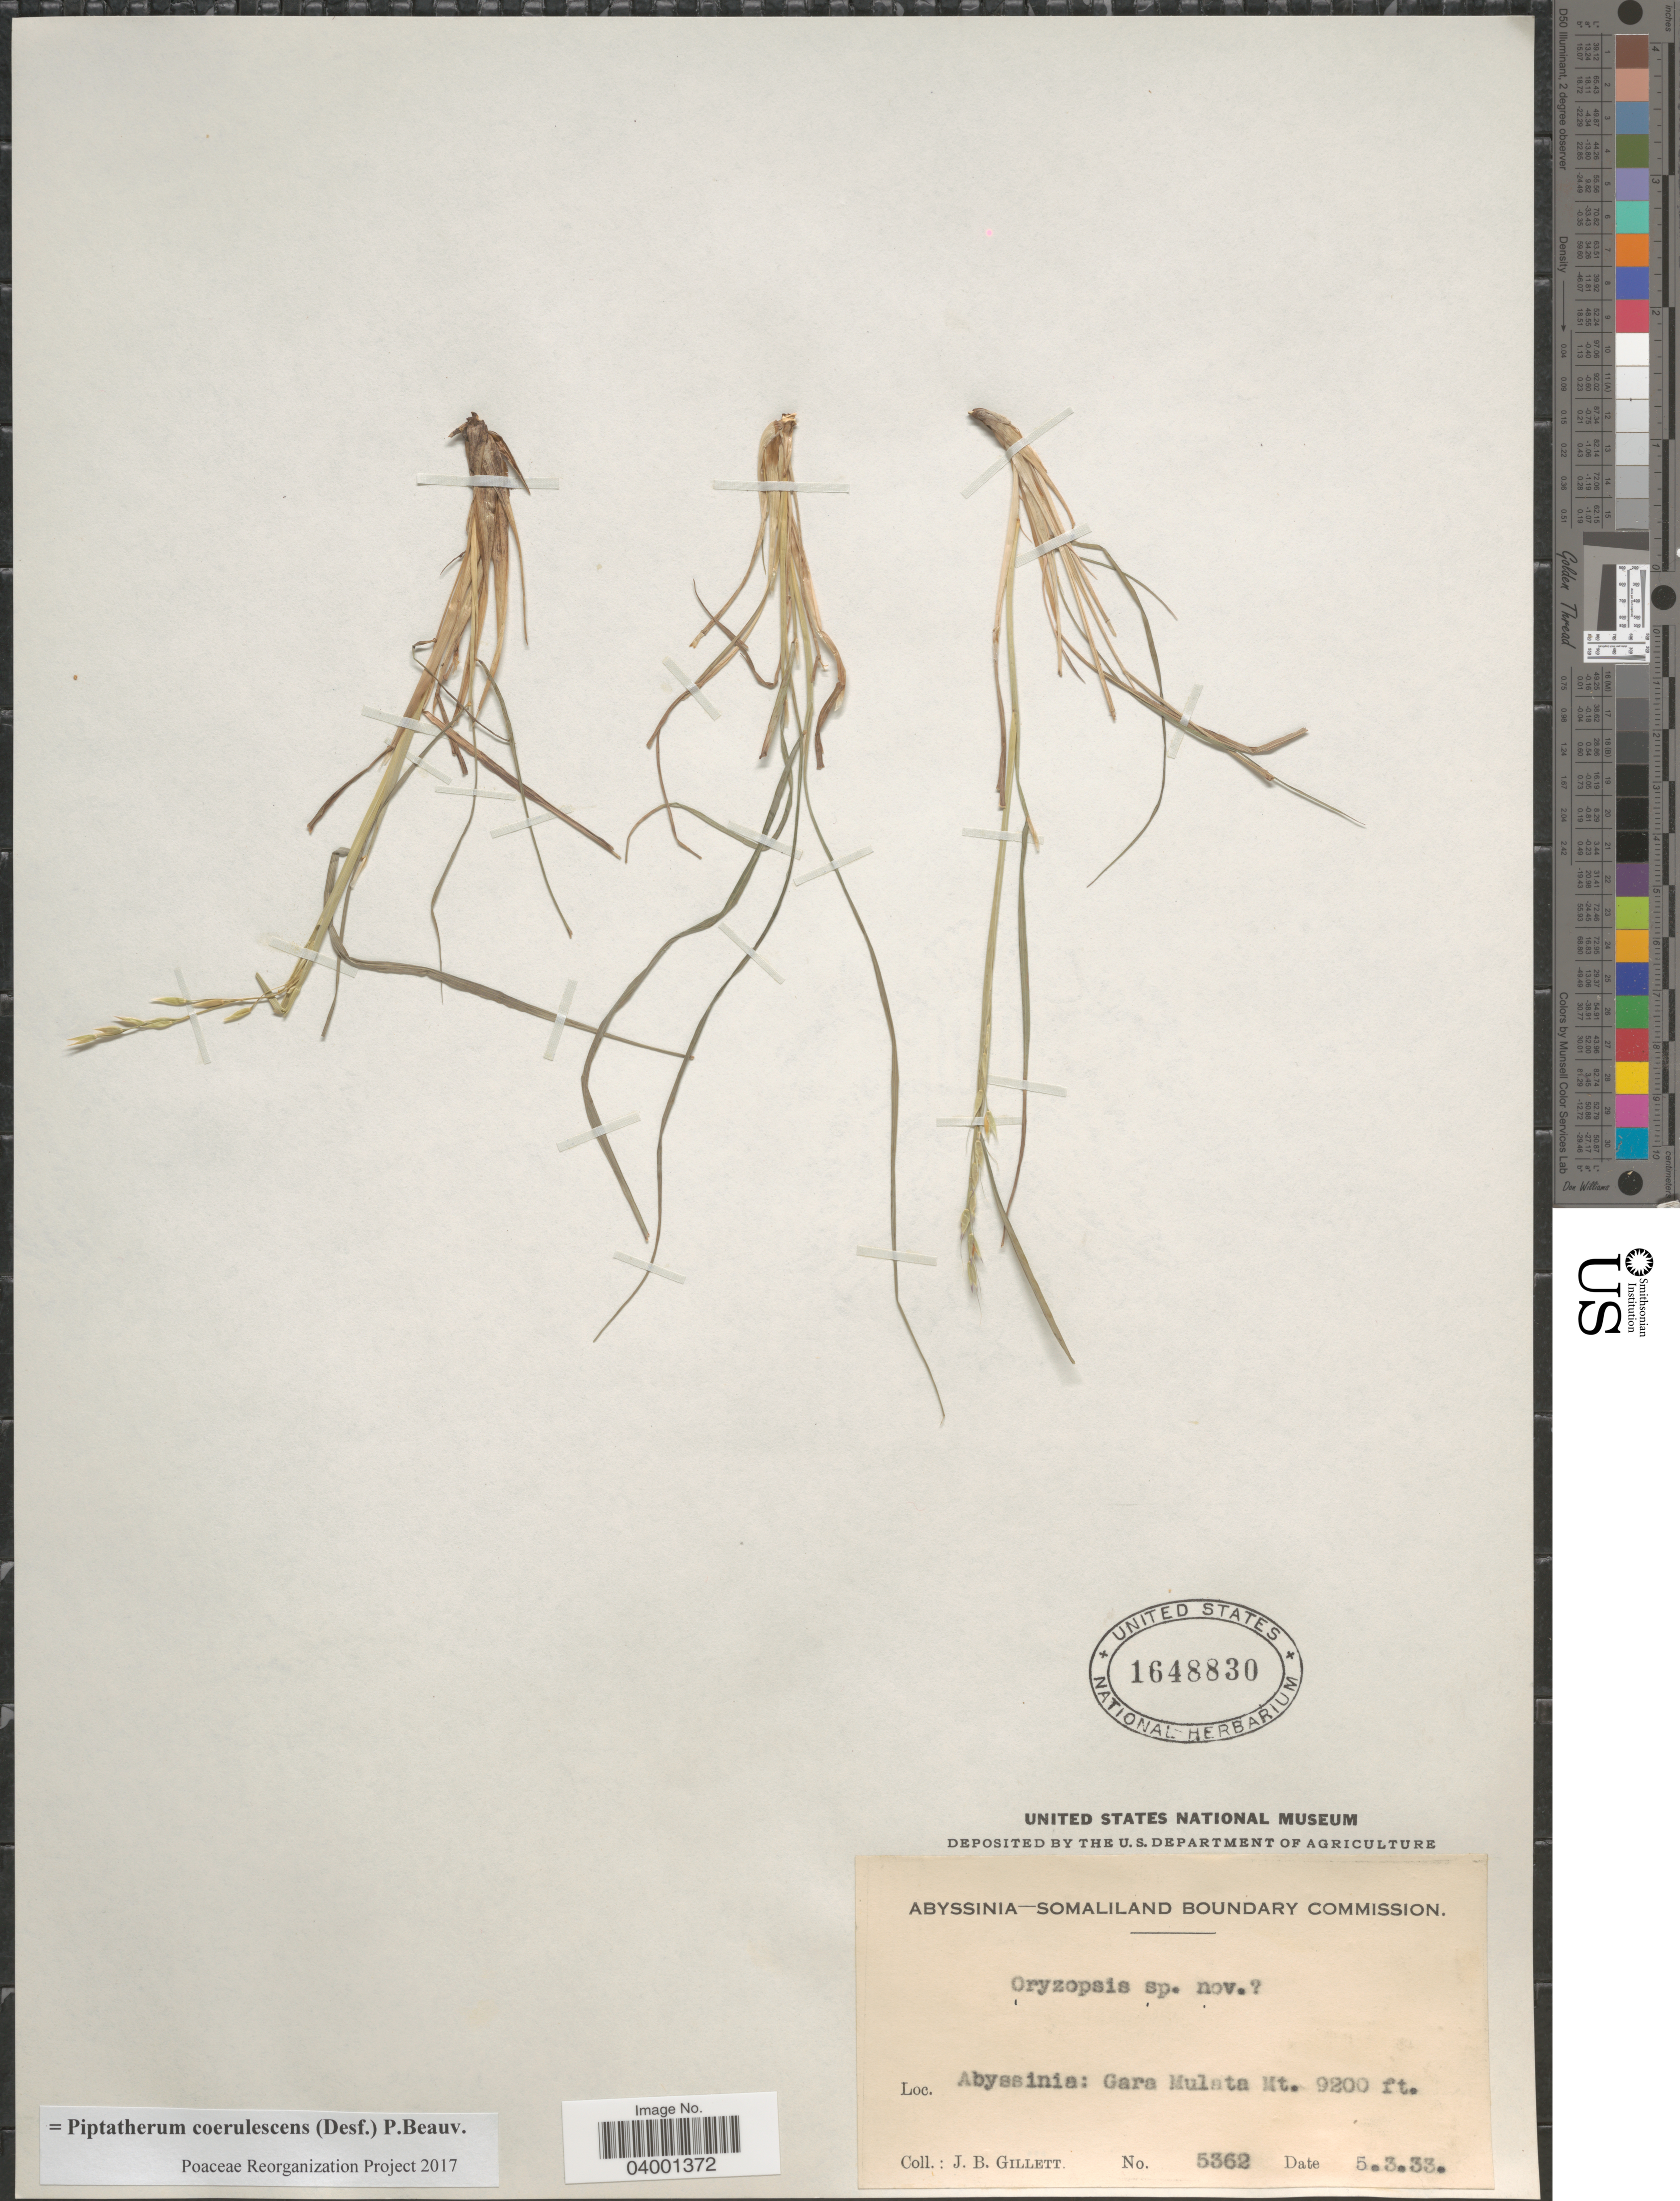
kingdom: Plantae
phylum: Tracheophyta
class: Liliopsida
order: Poales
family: Poaceae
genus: Piptatherum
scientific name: Piptatherum coerulescens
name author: (Desf.) P. Beauv.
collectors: J. B. Gillett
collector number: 5362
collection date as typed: Transcribed d/m/y: 5/3/33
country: Ethiopia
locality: Abyssinia: Gara Mulata Mt.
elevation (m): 2804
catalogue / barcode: US 1648830